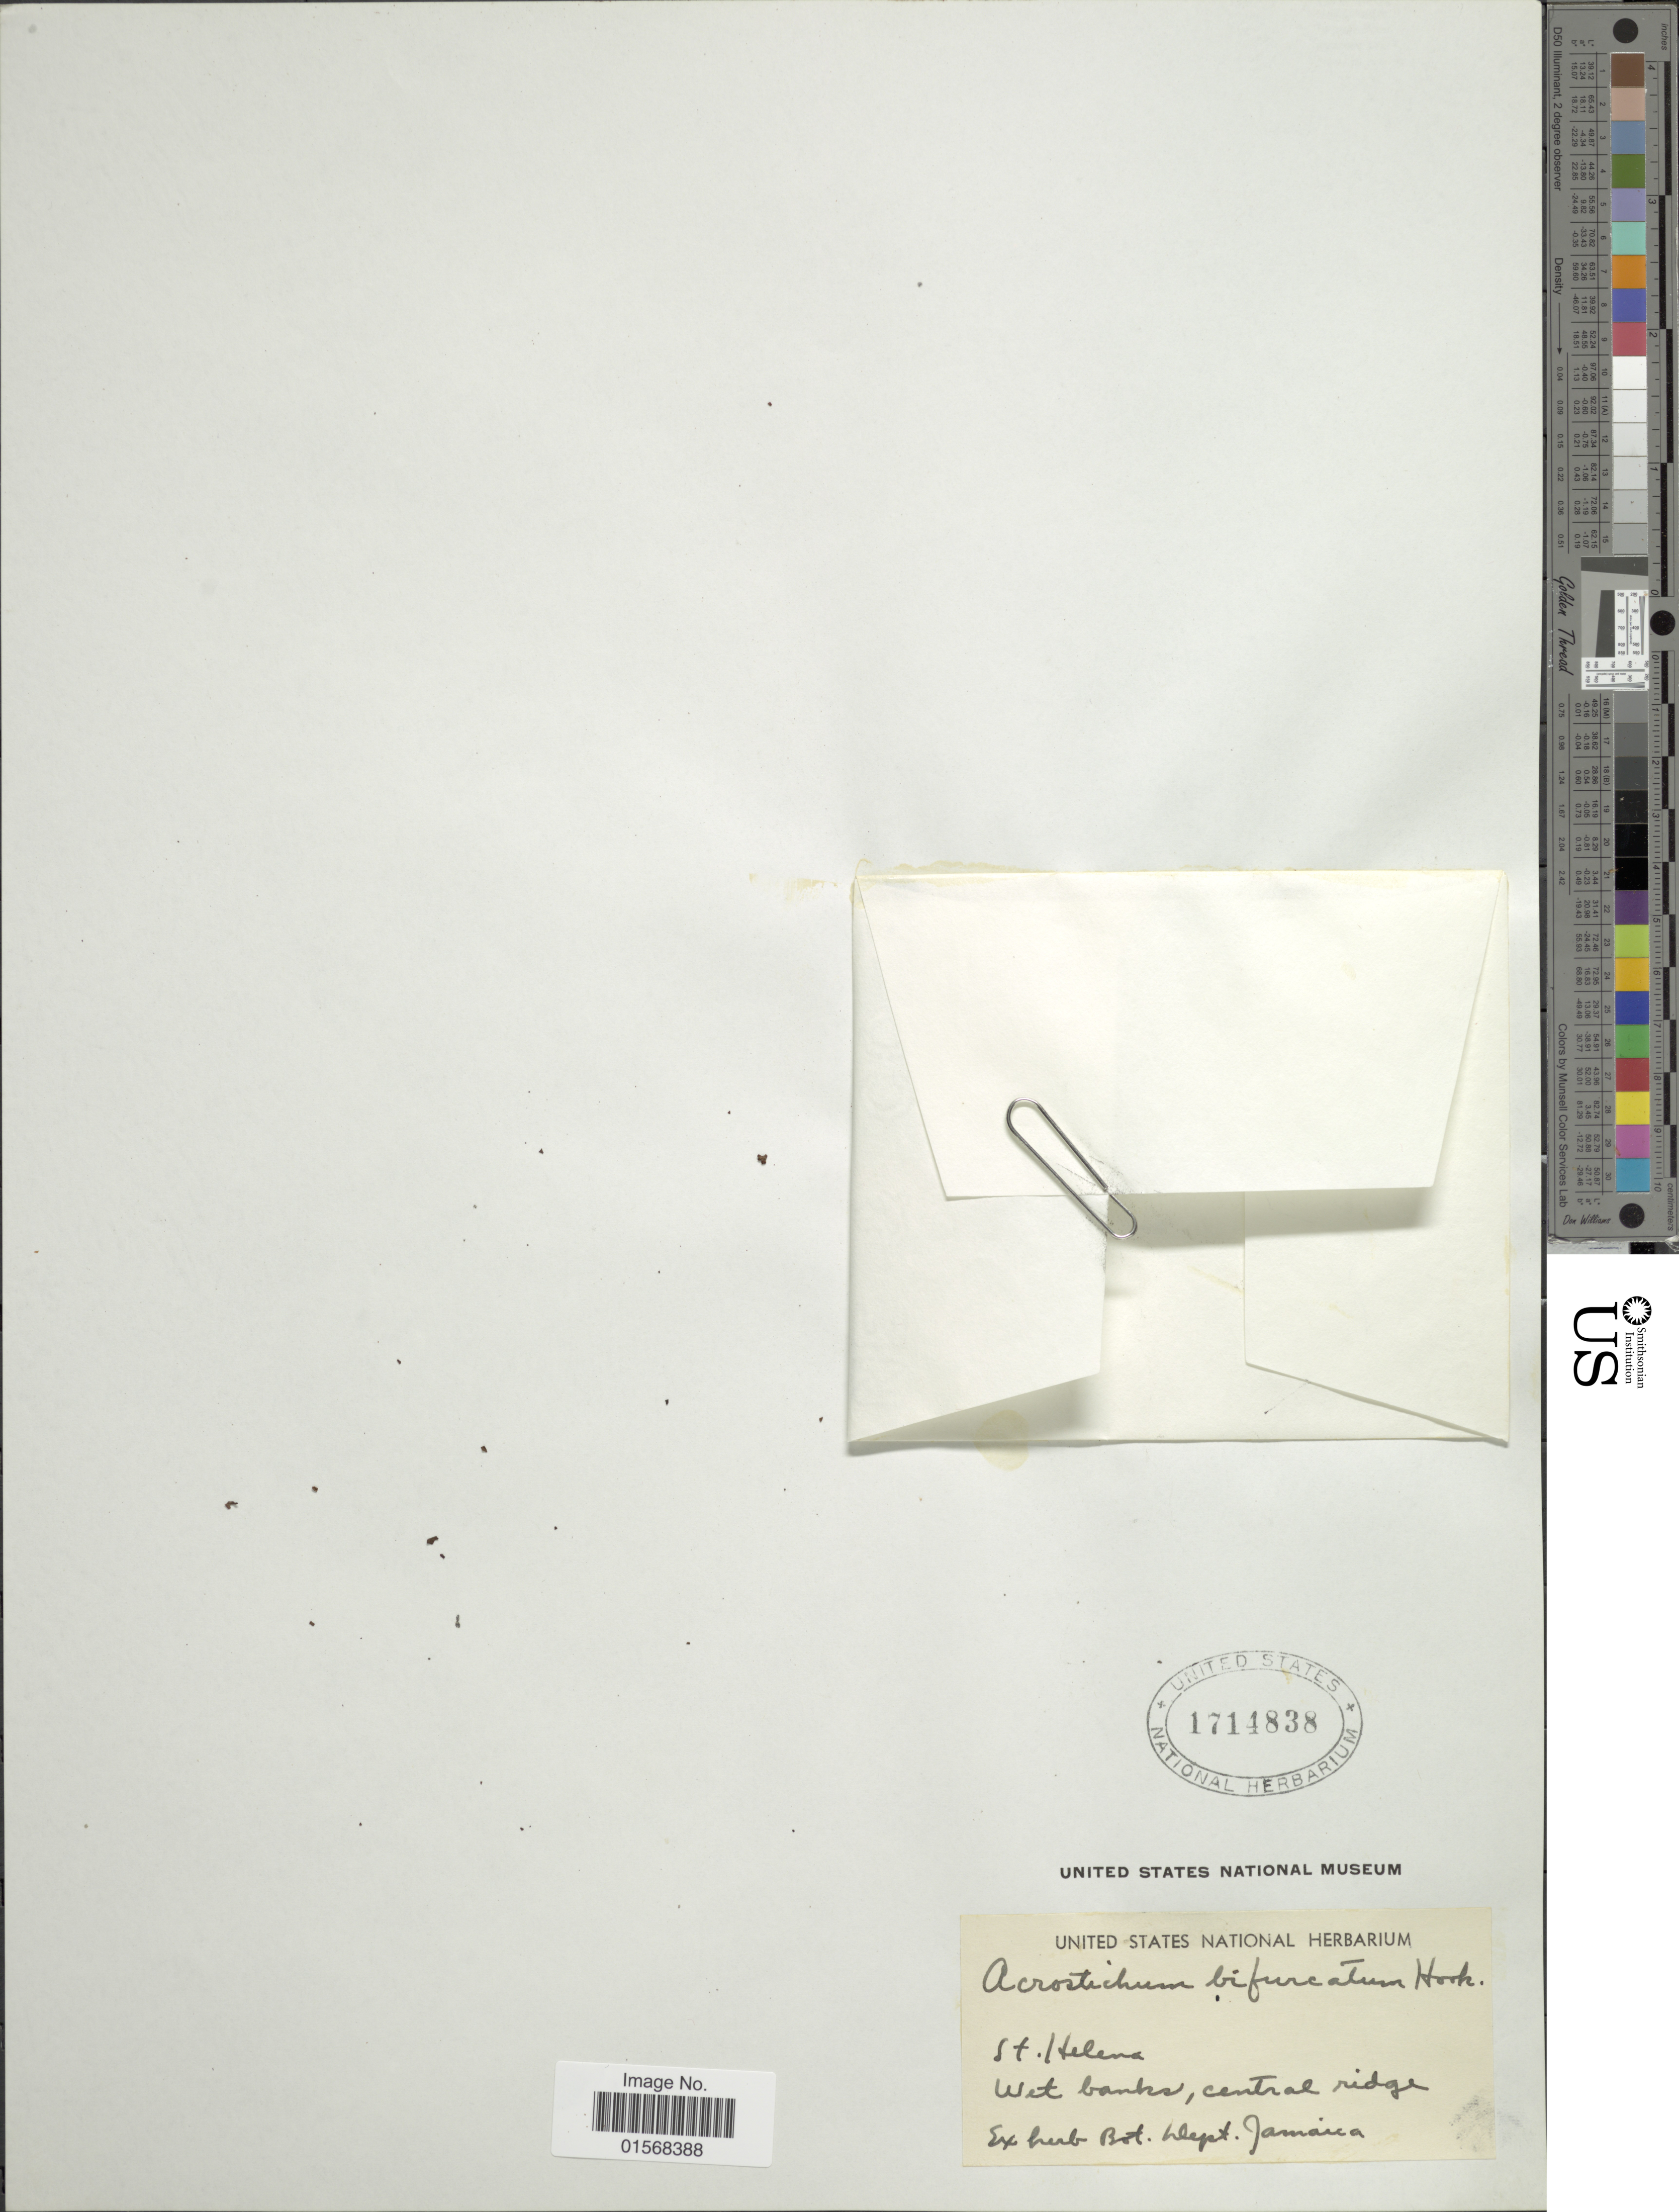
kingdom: Plantae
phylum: Tracheophyta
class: Polypodiopsida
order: Polypodiales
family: Dryopteridaceae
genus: Elaphoglossum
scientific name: Elaphoglossum furcatum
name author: (L. f.) Christ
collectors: Botanical Department Jamaica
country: St. Helena Islands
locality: St. Helena., central ridge.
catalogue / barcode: US 1714838